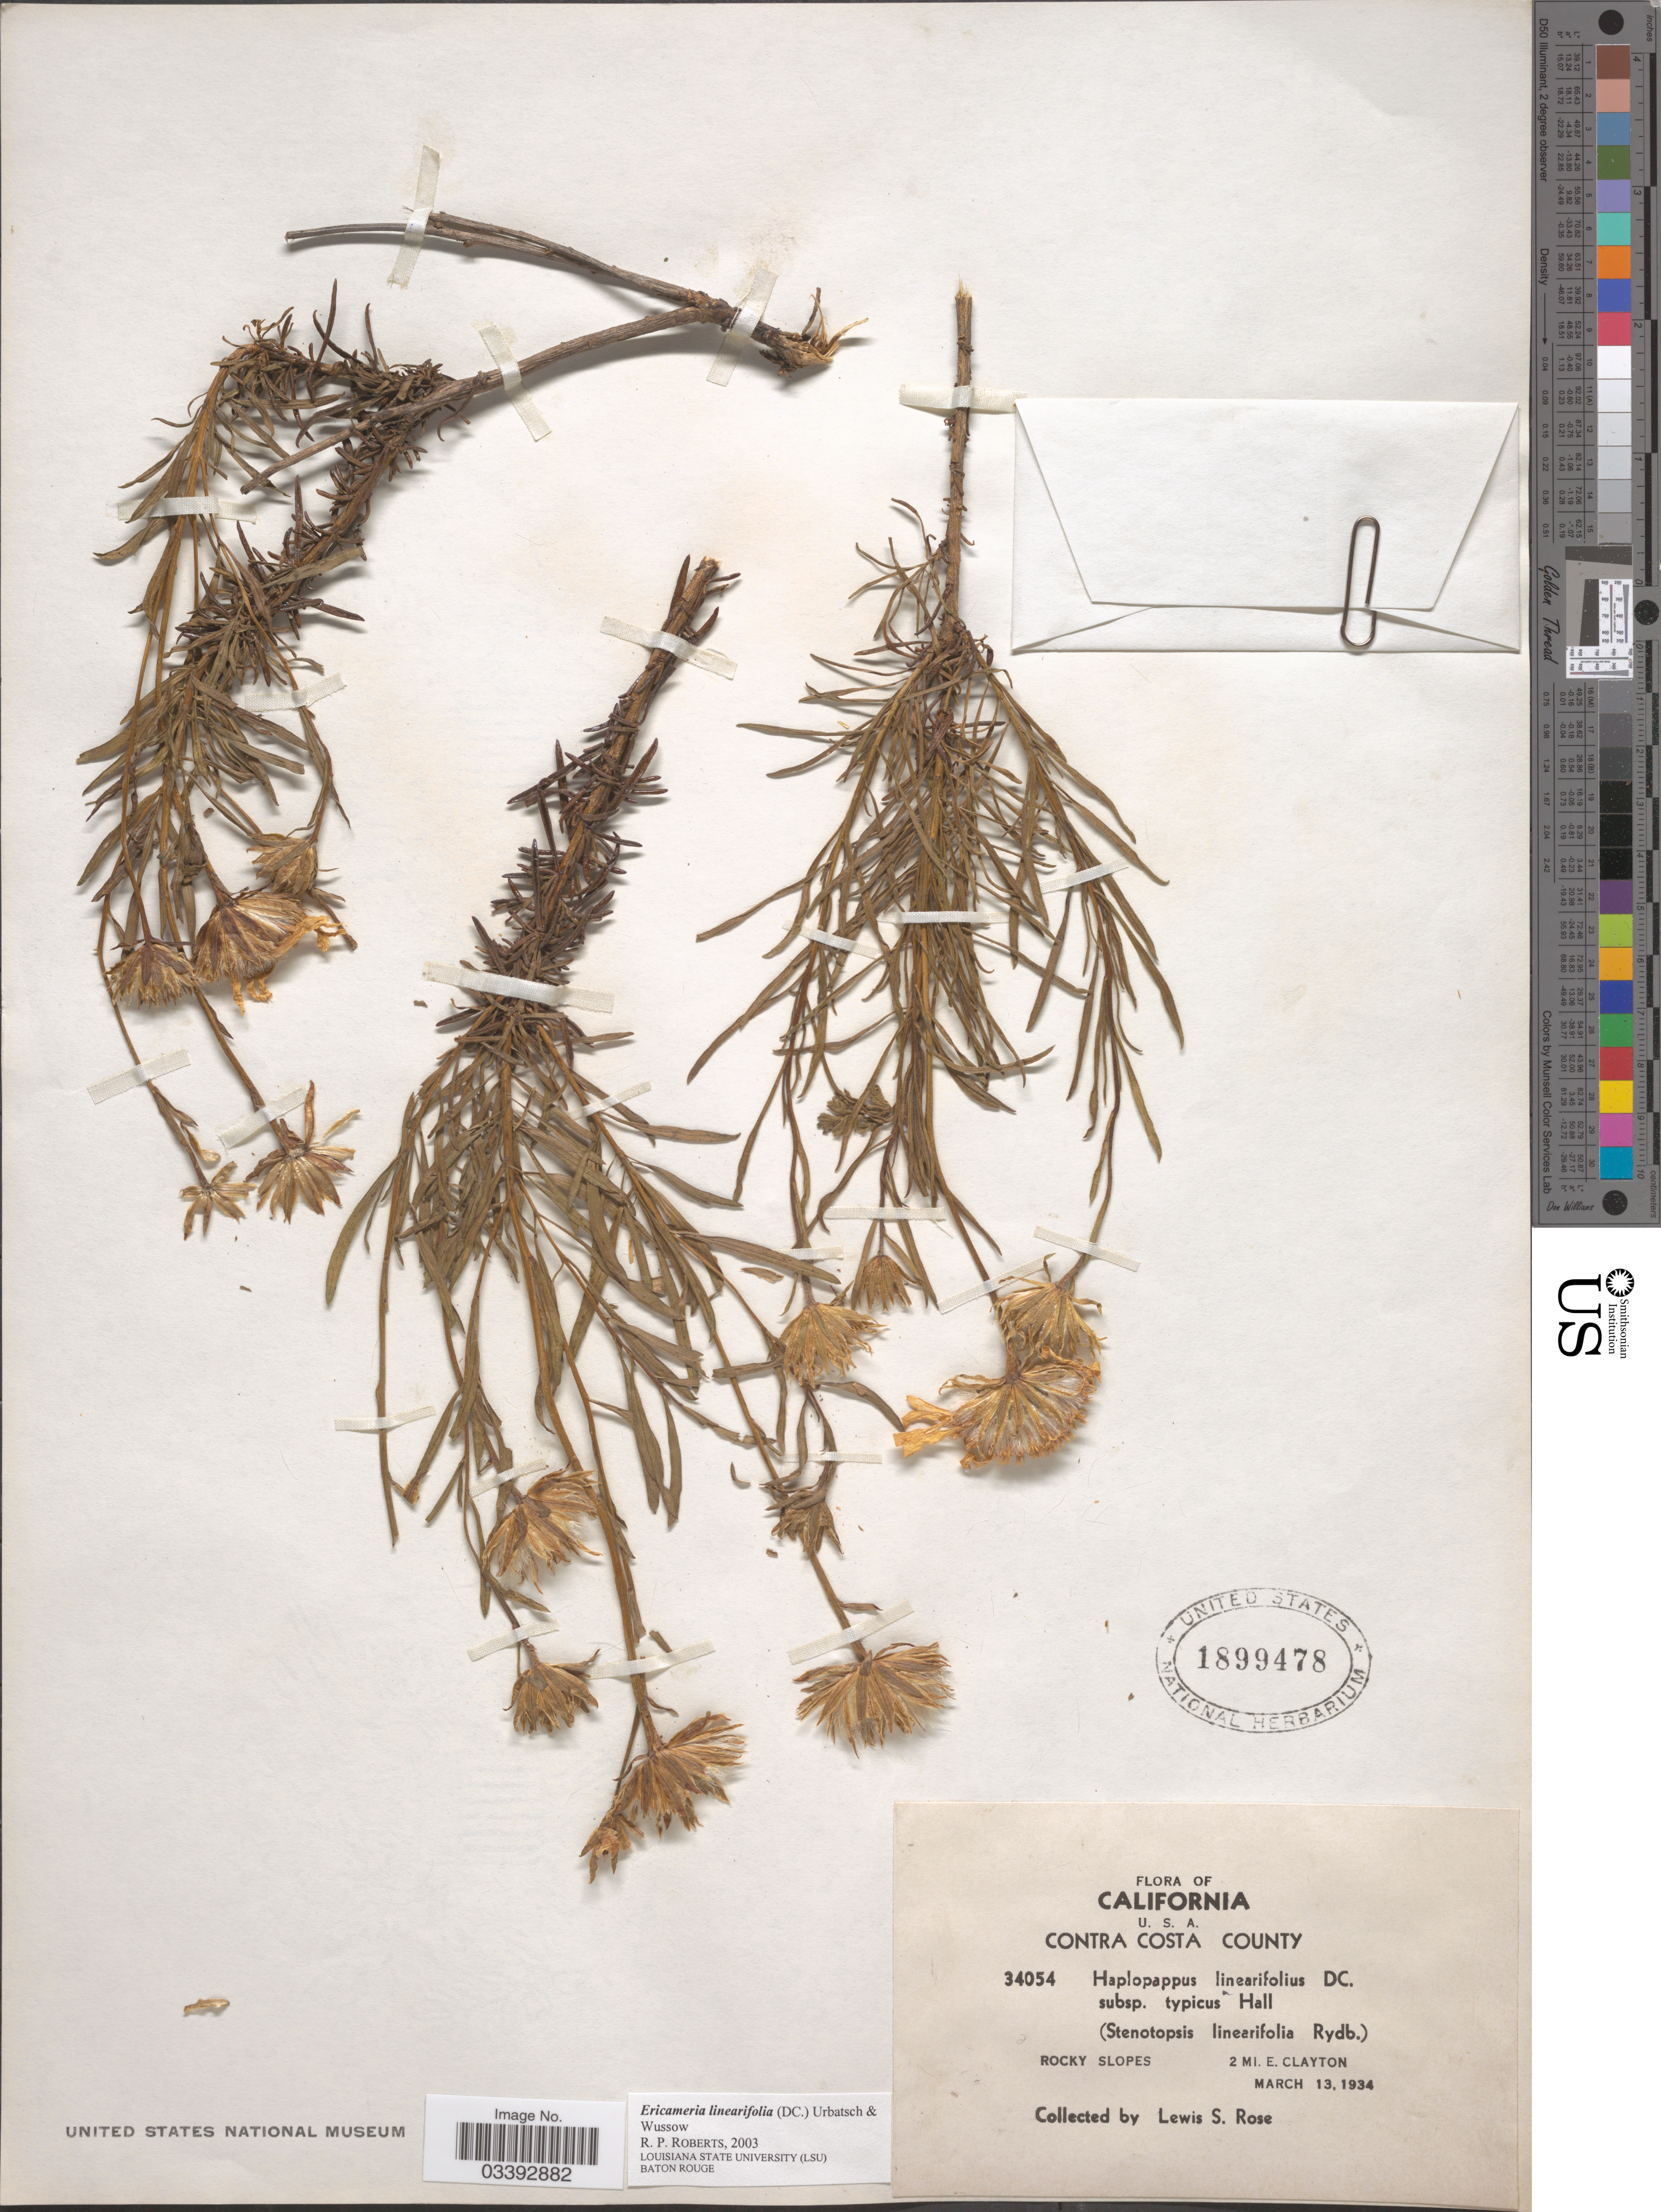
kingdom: Plantae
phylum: Tracheophyta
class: Magnoliopsida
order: Asterales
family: Asteraceae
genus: Ericameria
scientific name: Ericameria linearifolia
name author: (DC.) Urbatsch & Wussow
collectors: L. S. Rose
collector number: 34054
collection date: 1934-03-13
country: United States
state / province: California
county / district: Contra Costa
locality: Contra Costa County, Rocky Slopes, 2 Mi. E. Clayton.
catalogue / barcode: US 1899478